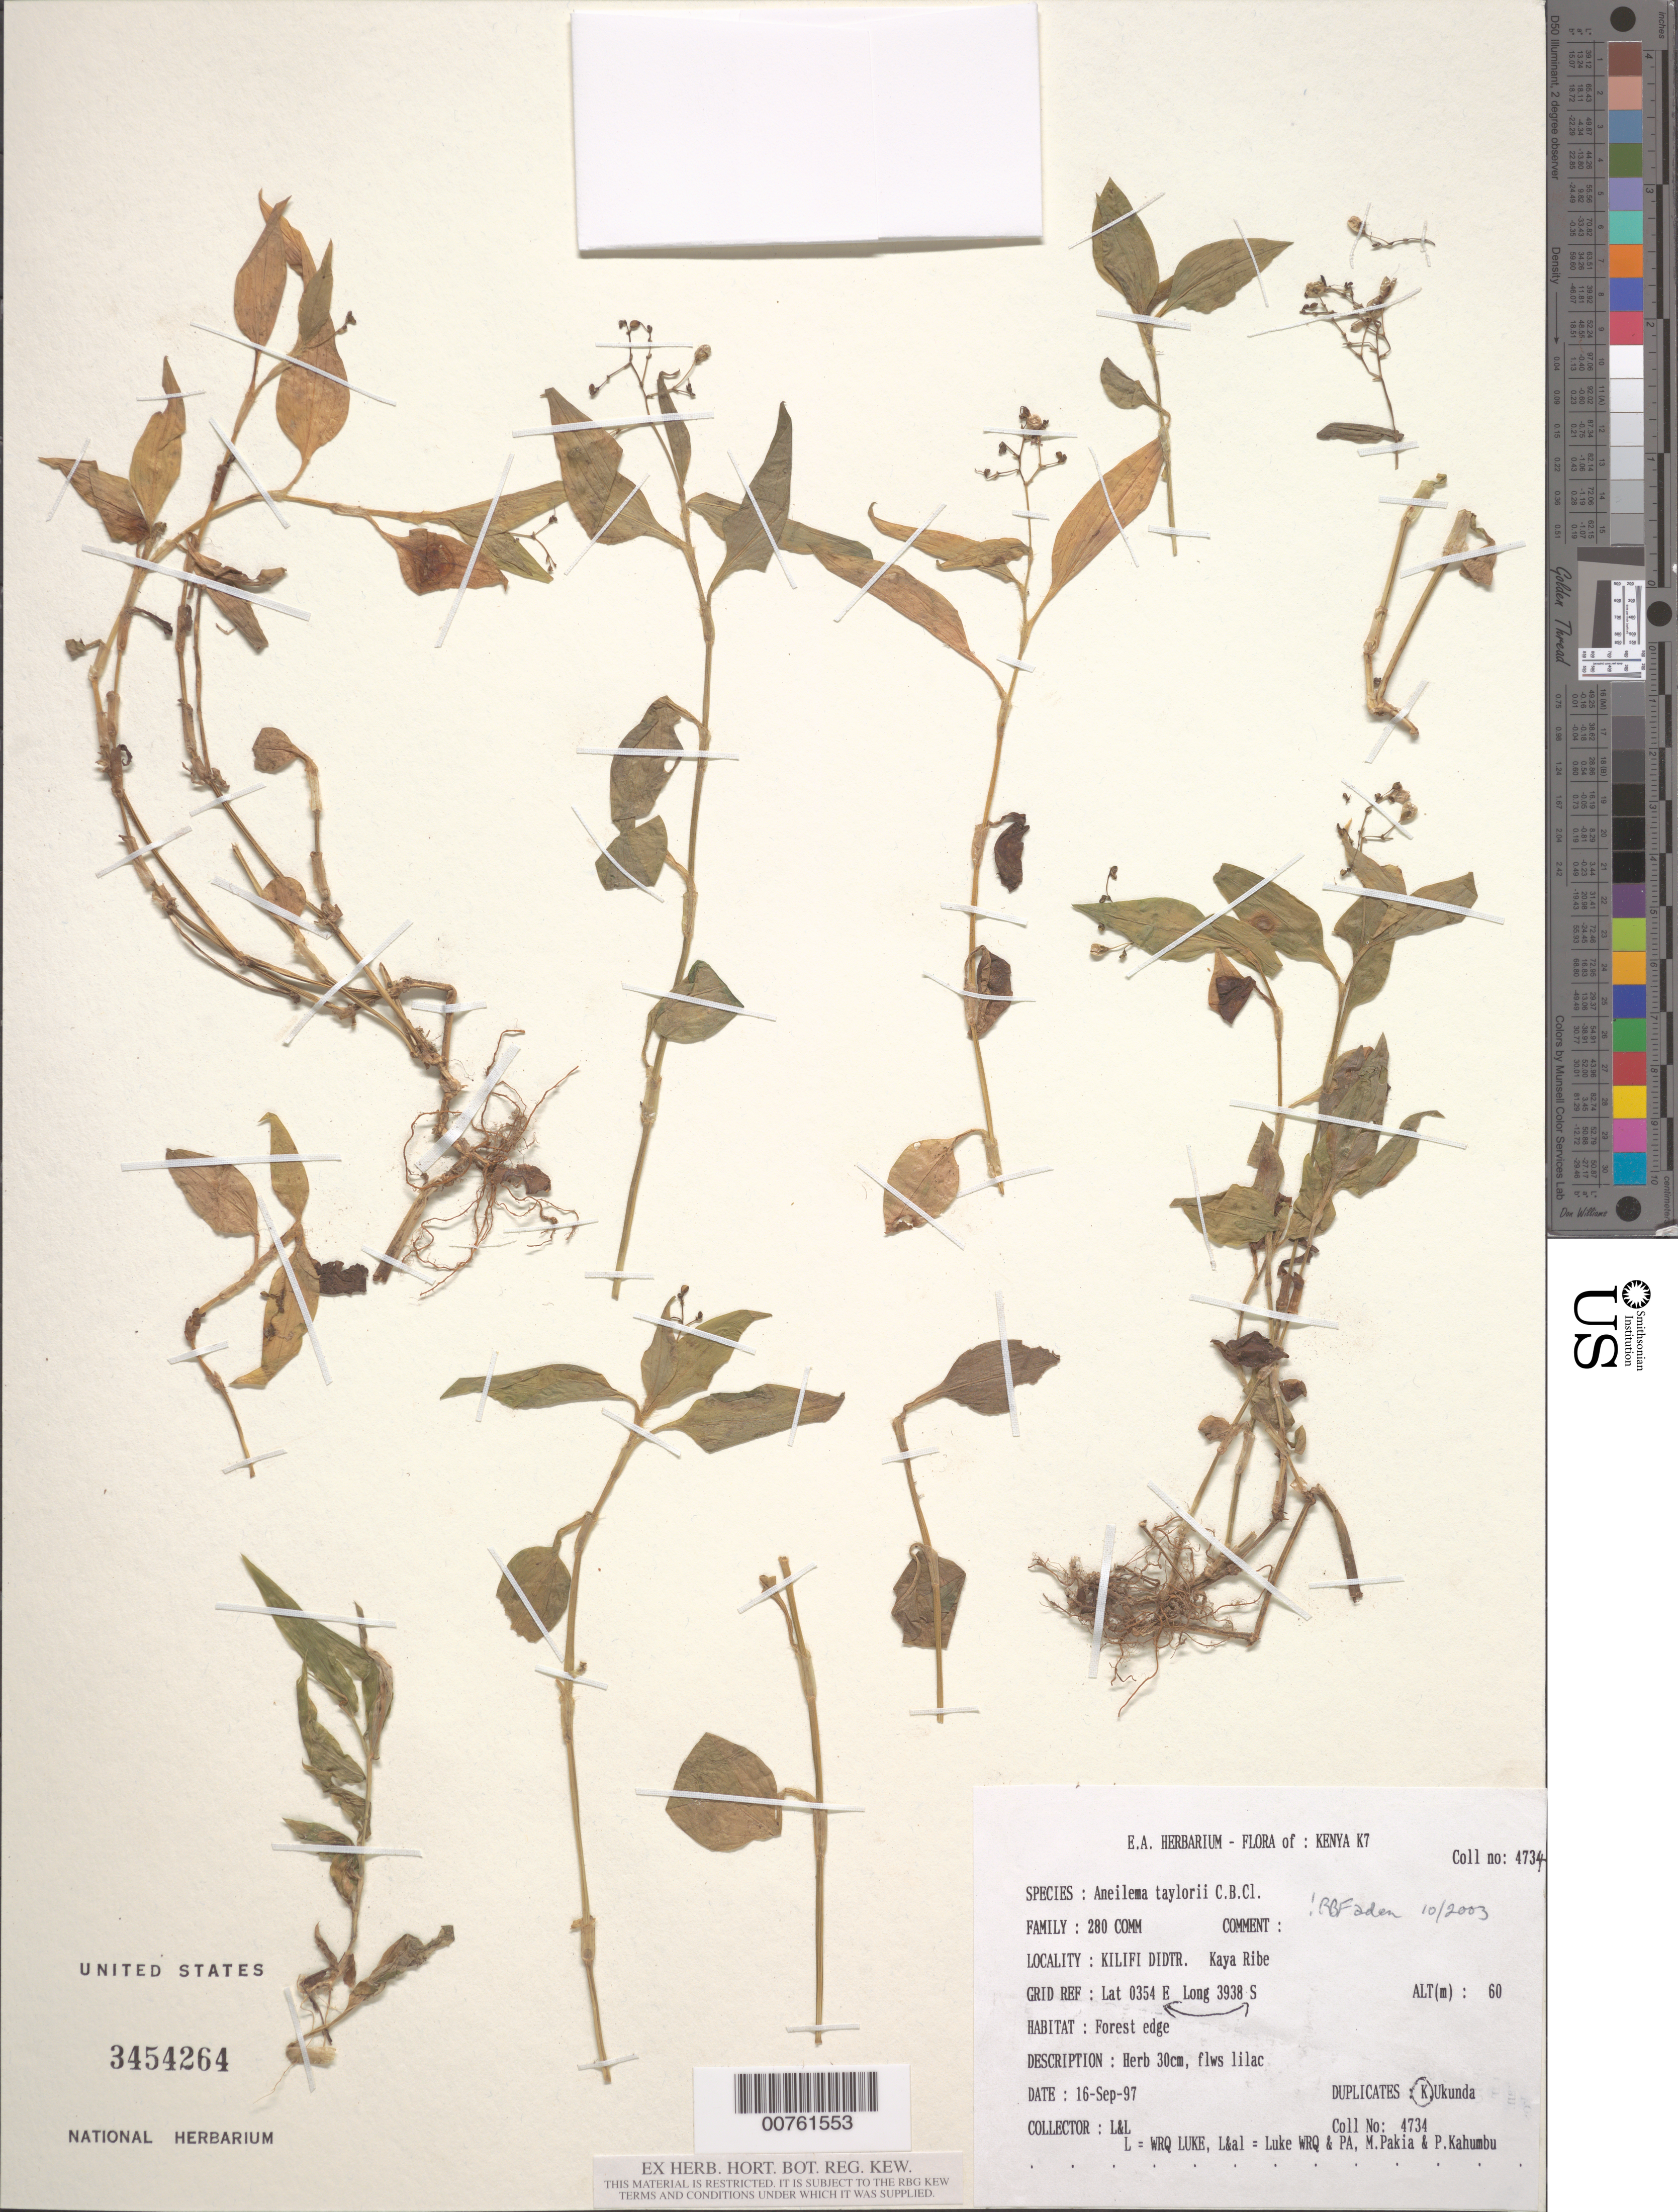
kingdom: Plantae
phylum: Tracheophyta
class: Liliopsida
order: Commelinales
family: Commelinaceae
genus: Aneilema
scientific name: Aneilema taylorii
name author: C.B. Clarke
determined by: Faden, Robert B., (US), Smithsonian Institution - National Museum of Natural History (UNITED STATES)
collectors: Q. Luke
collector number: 4734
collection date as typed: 16 Sep 1997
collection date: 1997-09-16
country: Kenya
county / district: Kilifi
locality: K7 Kaya Ribe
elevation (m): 60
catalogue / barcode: US 3454264